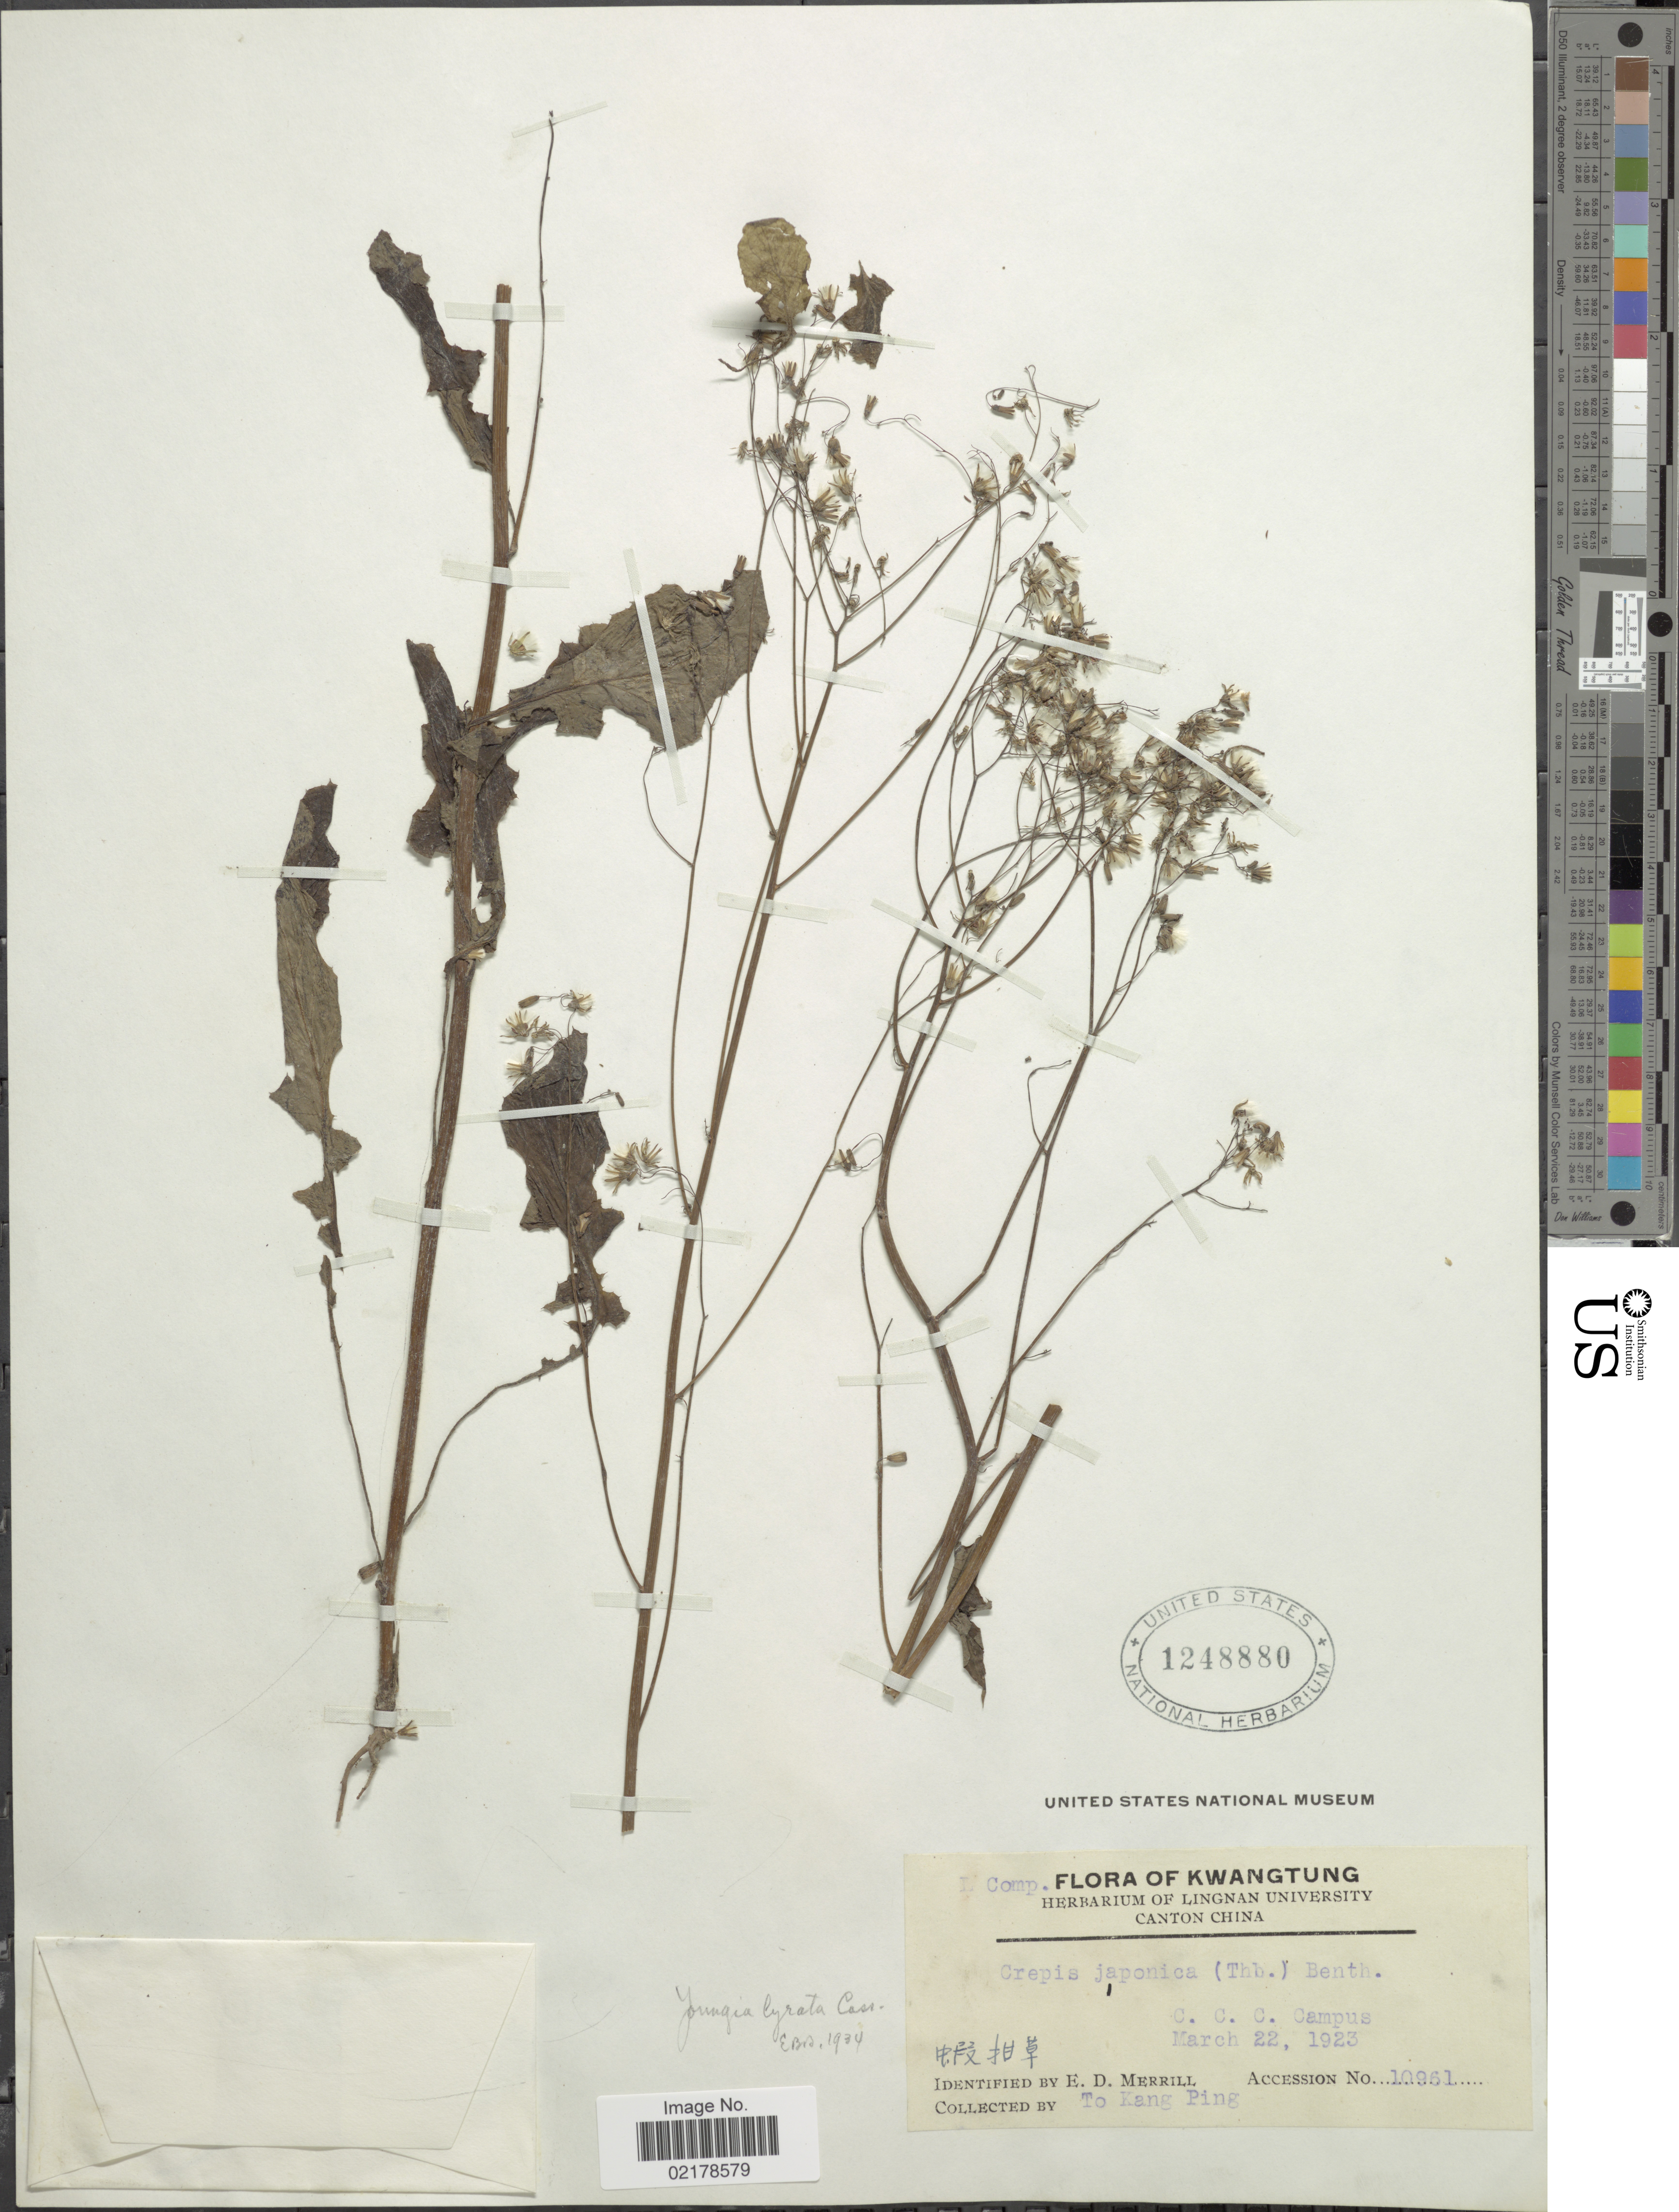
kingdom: Plantae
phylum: Tracheophyta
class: Magnoliopsida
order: Asterales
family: Asteraceae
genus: Youngia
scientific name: Youngia japonica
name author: (L.) DC.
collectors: T. Ping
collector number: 10961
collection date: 1923-03-22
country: China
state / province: Guangdong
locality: C.C.C. Campus, Kwangtung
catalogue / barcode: US 1248880